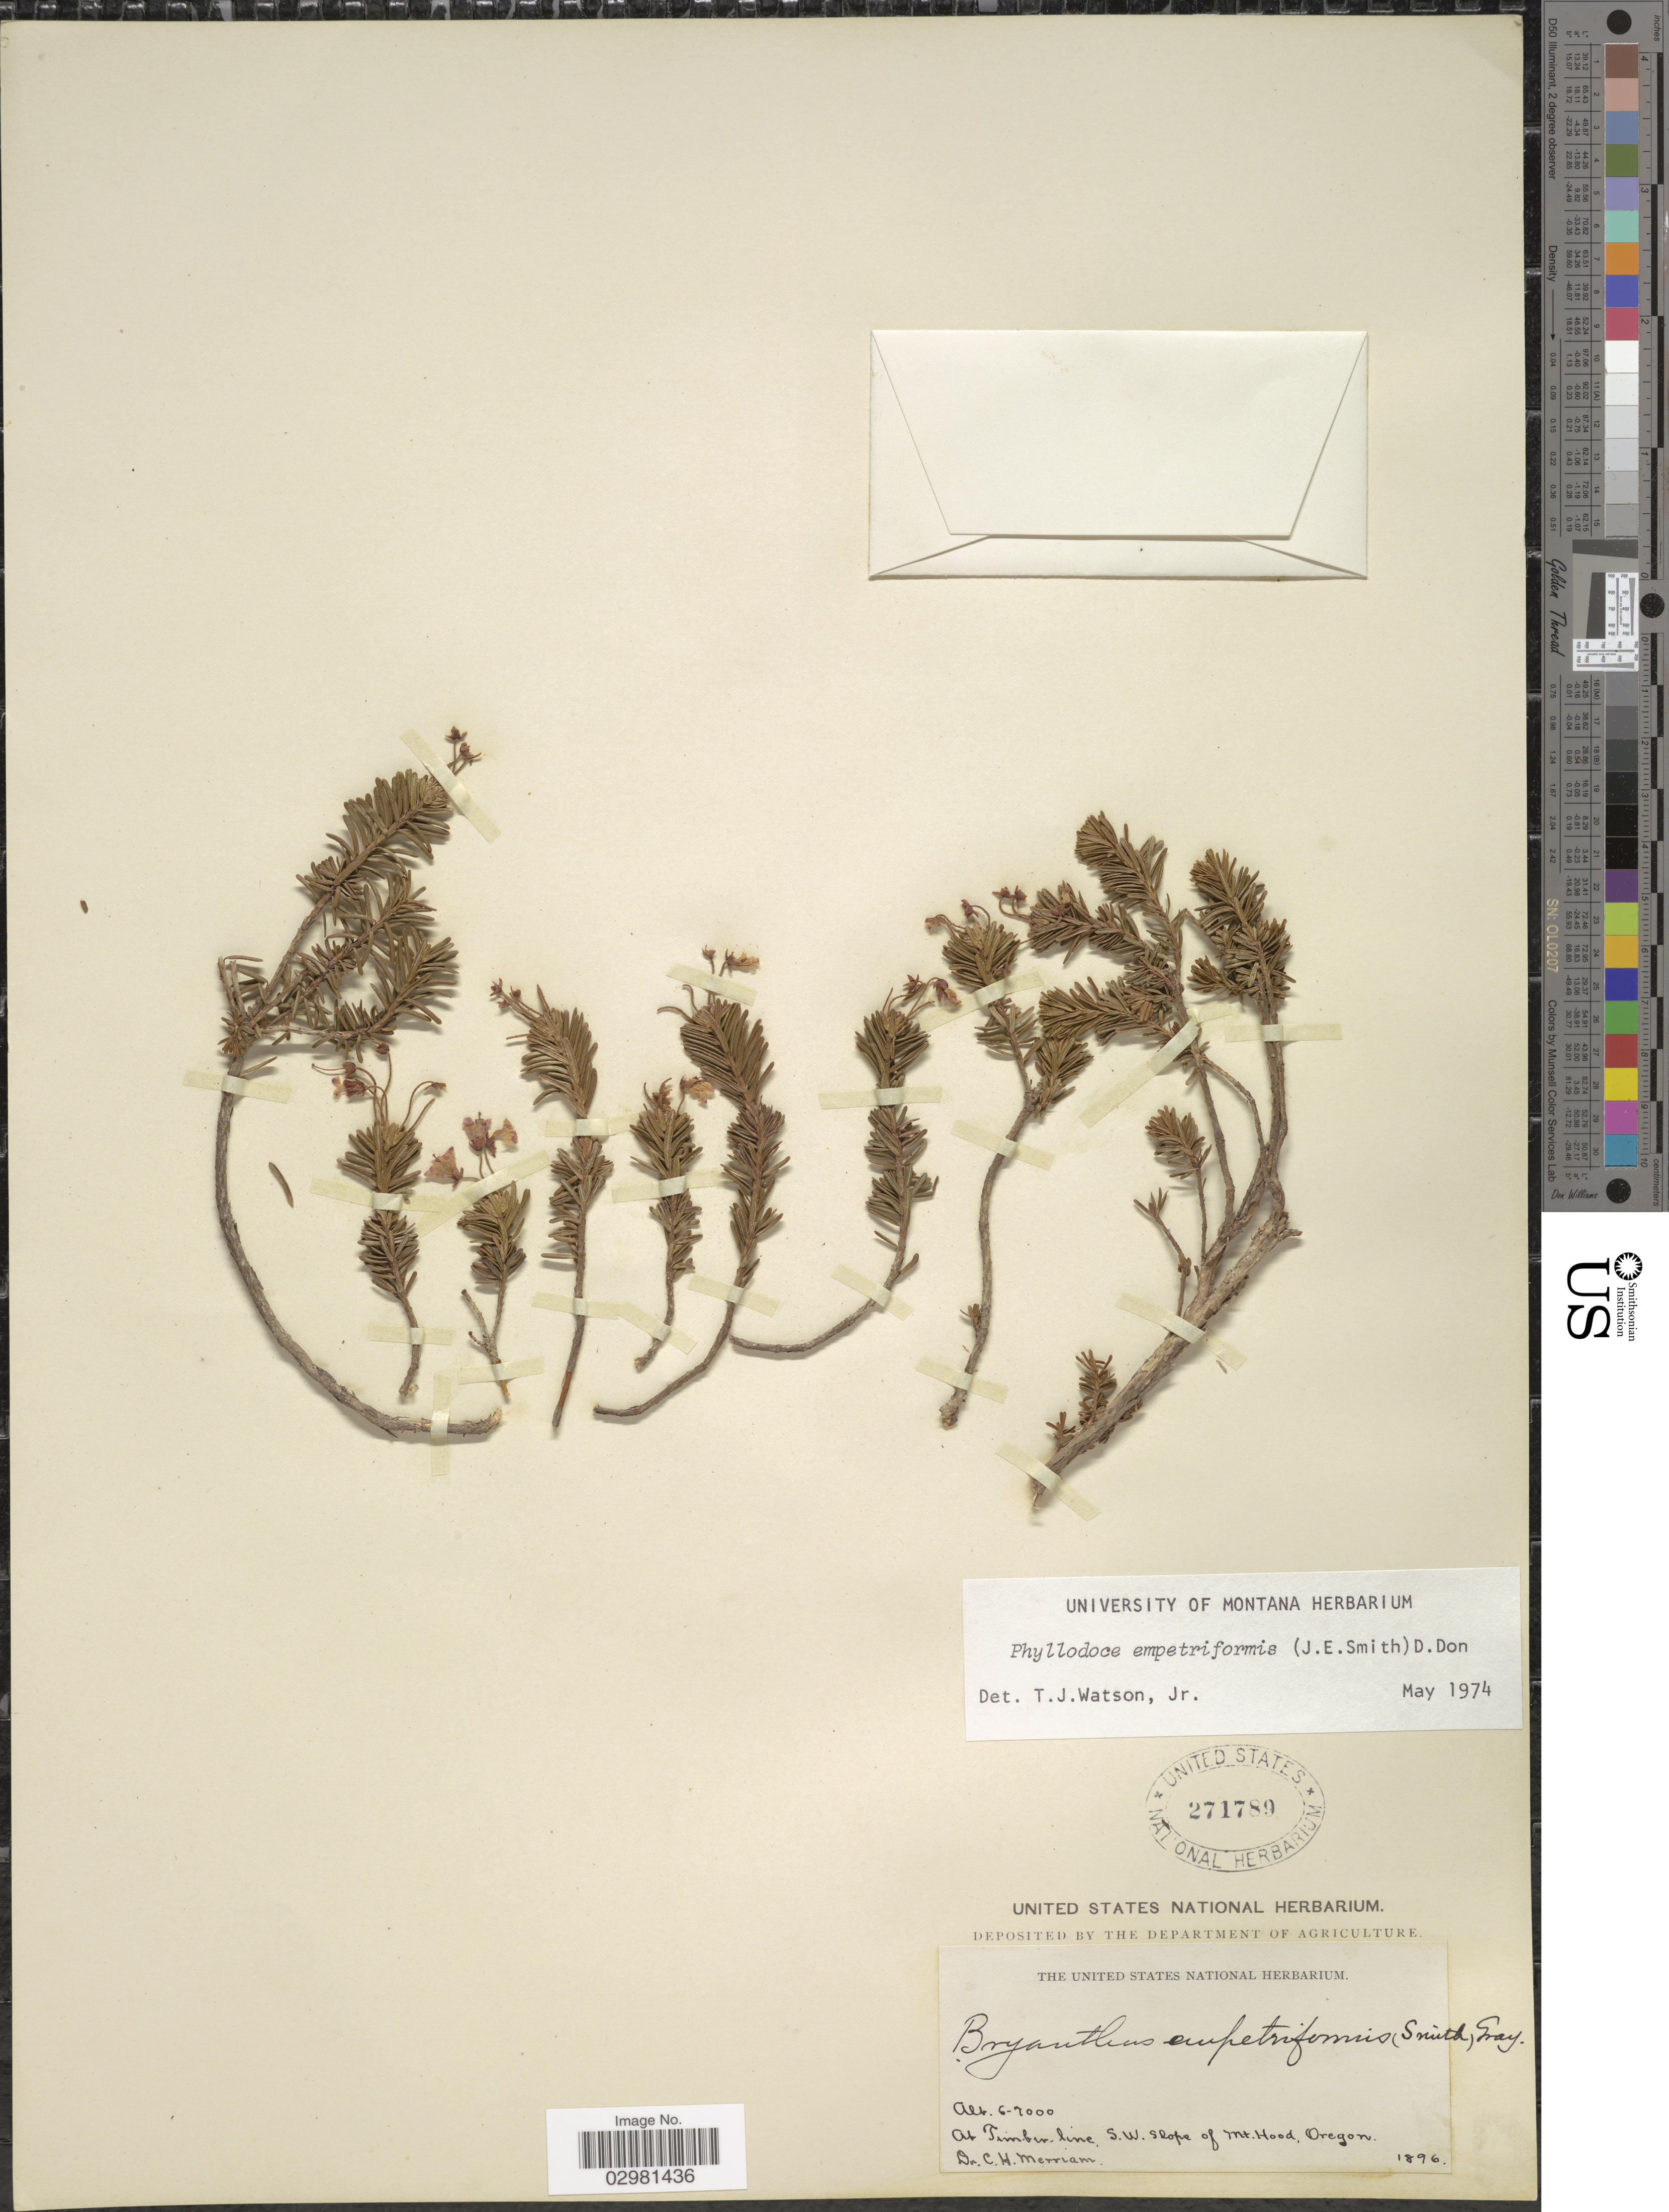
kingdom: Plantae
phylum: Tracheophyta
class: Magnoliopsida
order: Ericales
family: Ericaceae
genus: Phyllodoce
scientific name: Phyllodoce empetiformis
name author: (Small) D. Don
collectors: C. Merriam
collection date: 1896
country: United States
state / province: Oregon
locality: At Timberline, S.W. slope of Mt. Hood, Oregon.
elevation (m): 1829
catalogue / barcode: US 271789